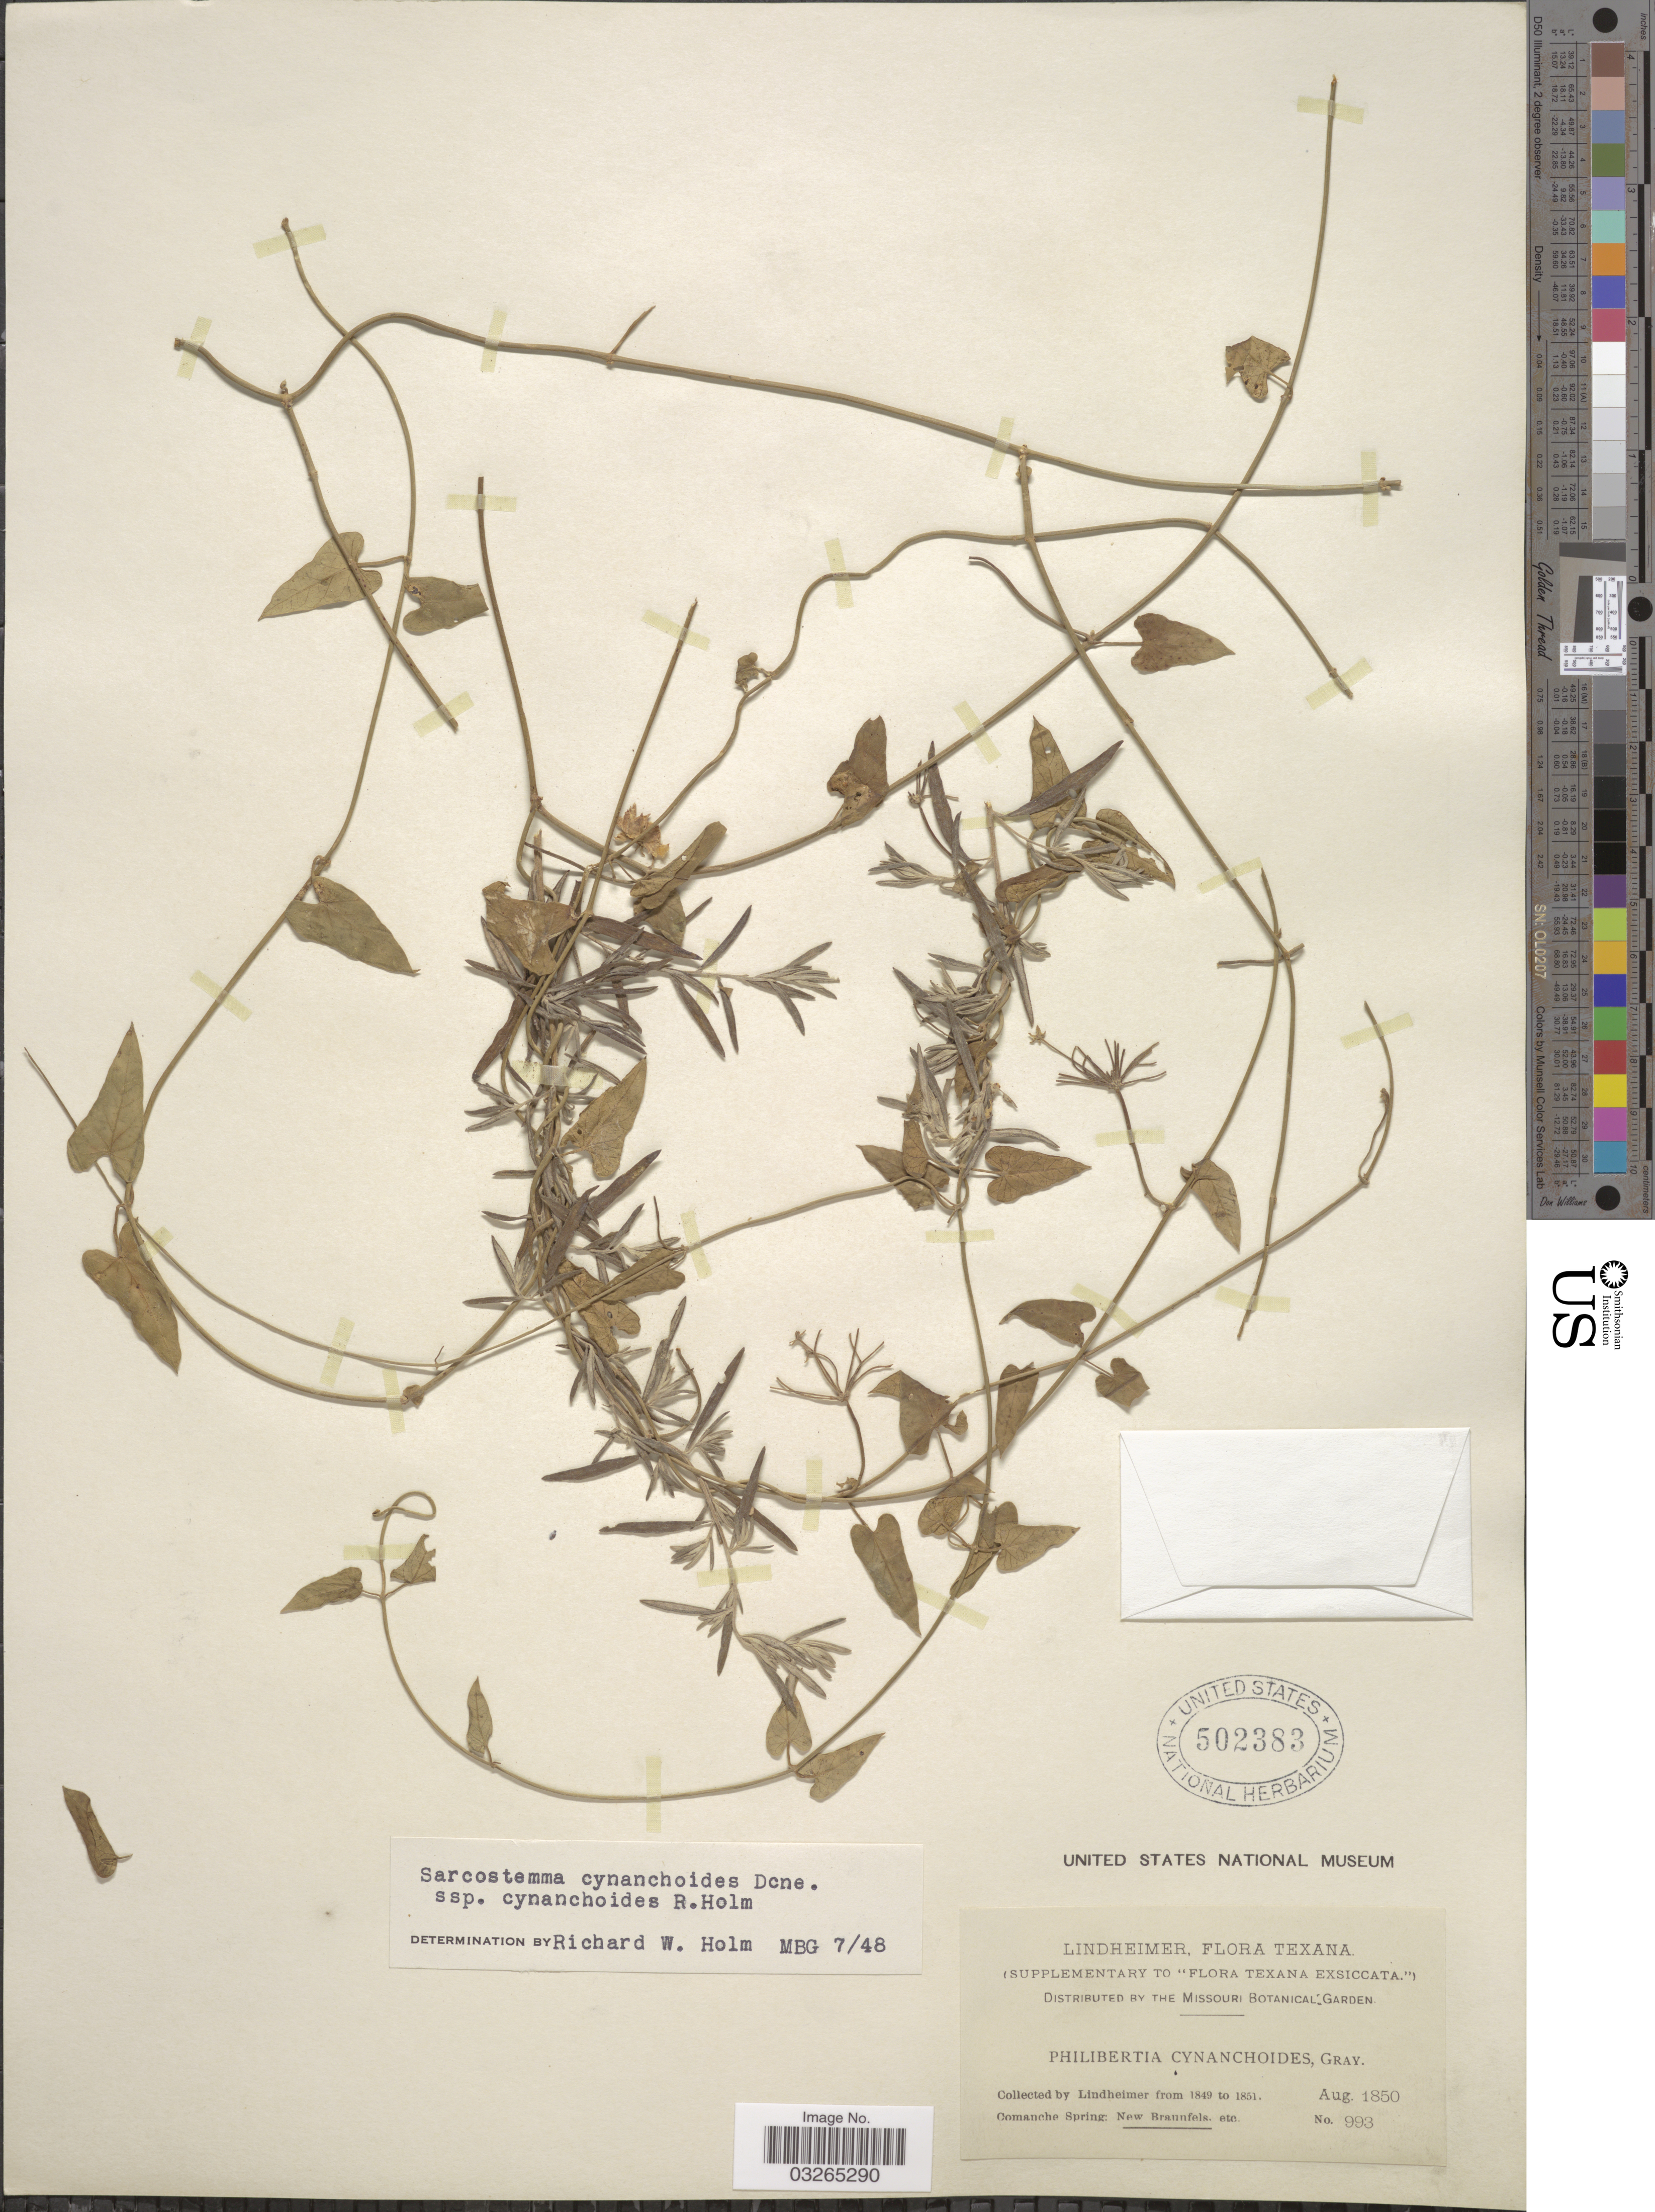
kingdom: Plantae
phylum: Tracheophyta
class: Magnoliopsida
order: Gentianales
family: Apocynaceae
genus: Sarcostemma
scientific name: Sarcostemma cynanchoides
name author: Decne.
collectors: -. Lindheimer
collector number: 993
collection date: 1850-08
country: United States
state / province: Texas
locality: Comanche Spring: New Braunfels, etc.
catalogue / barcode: US 502383